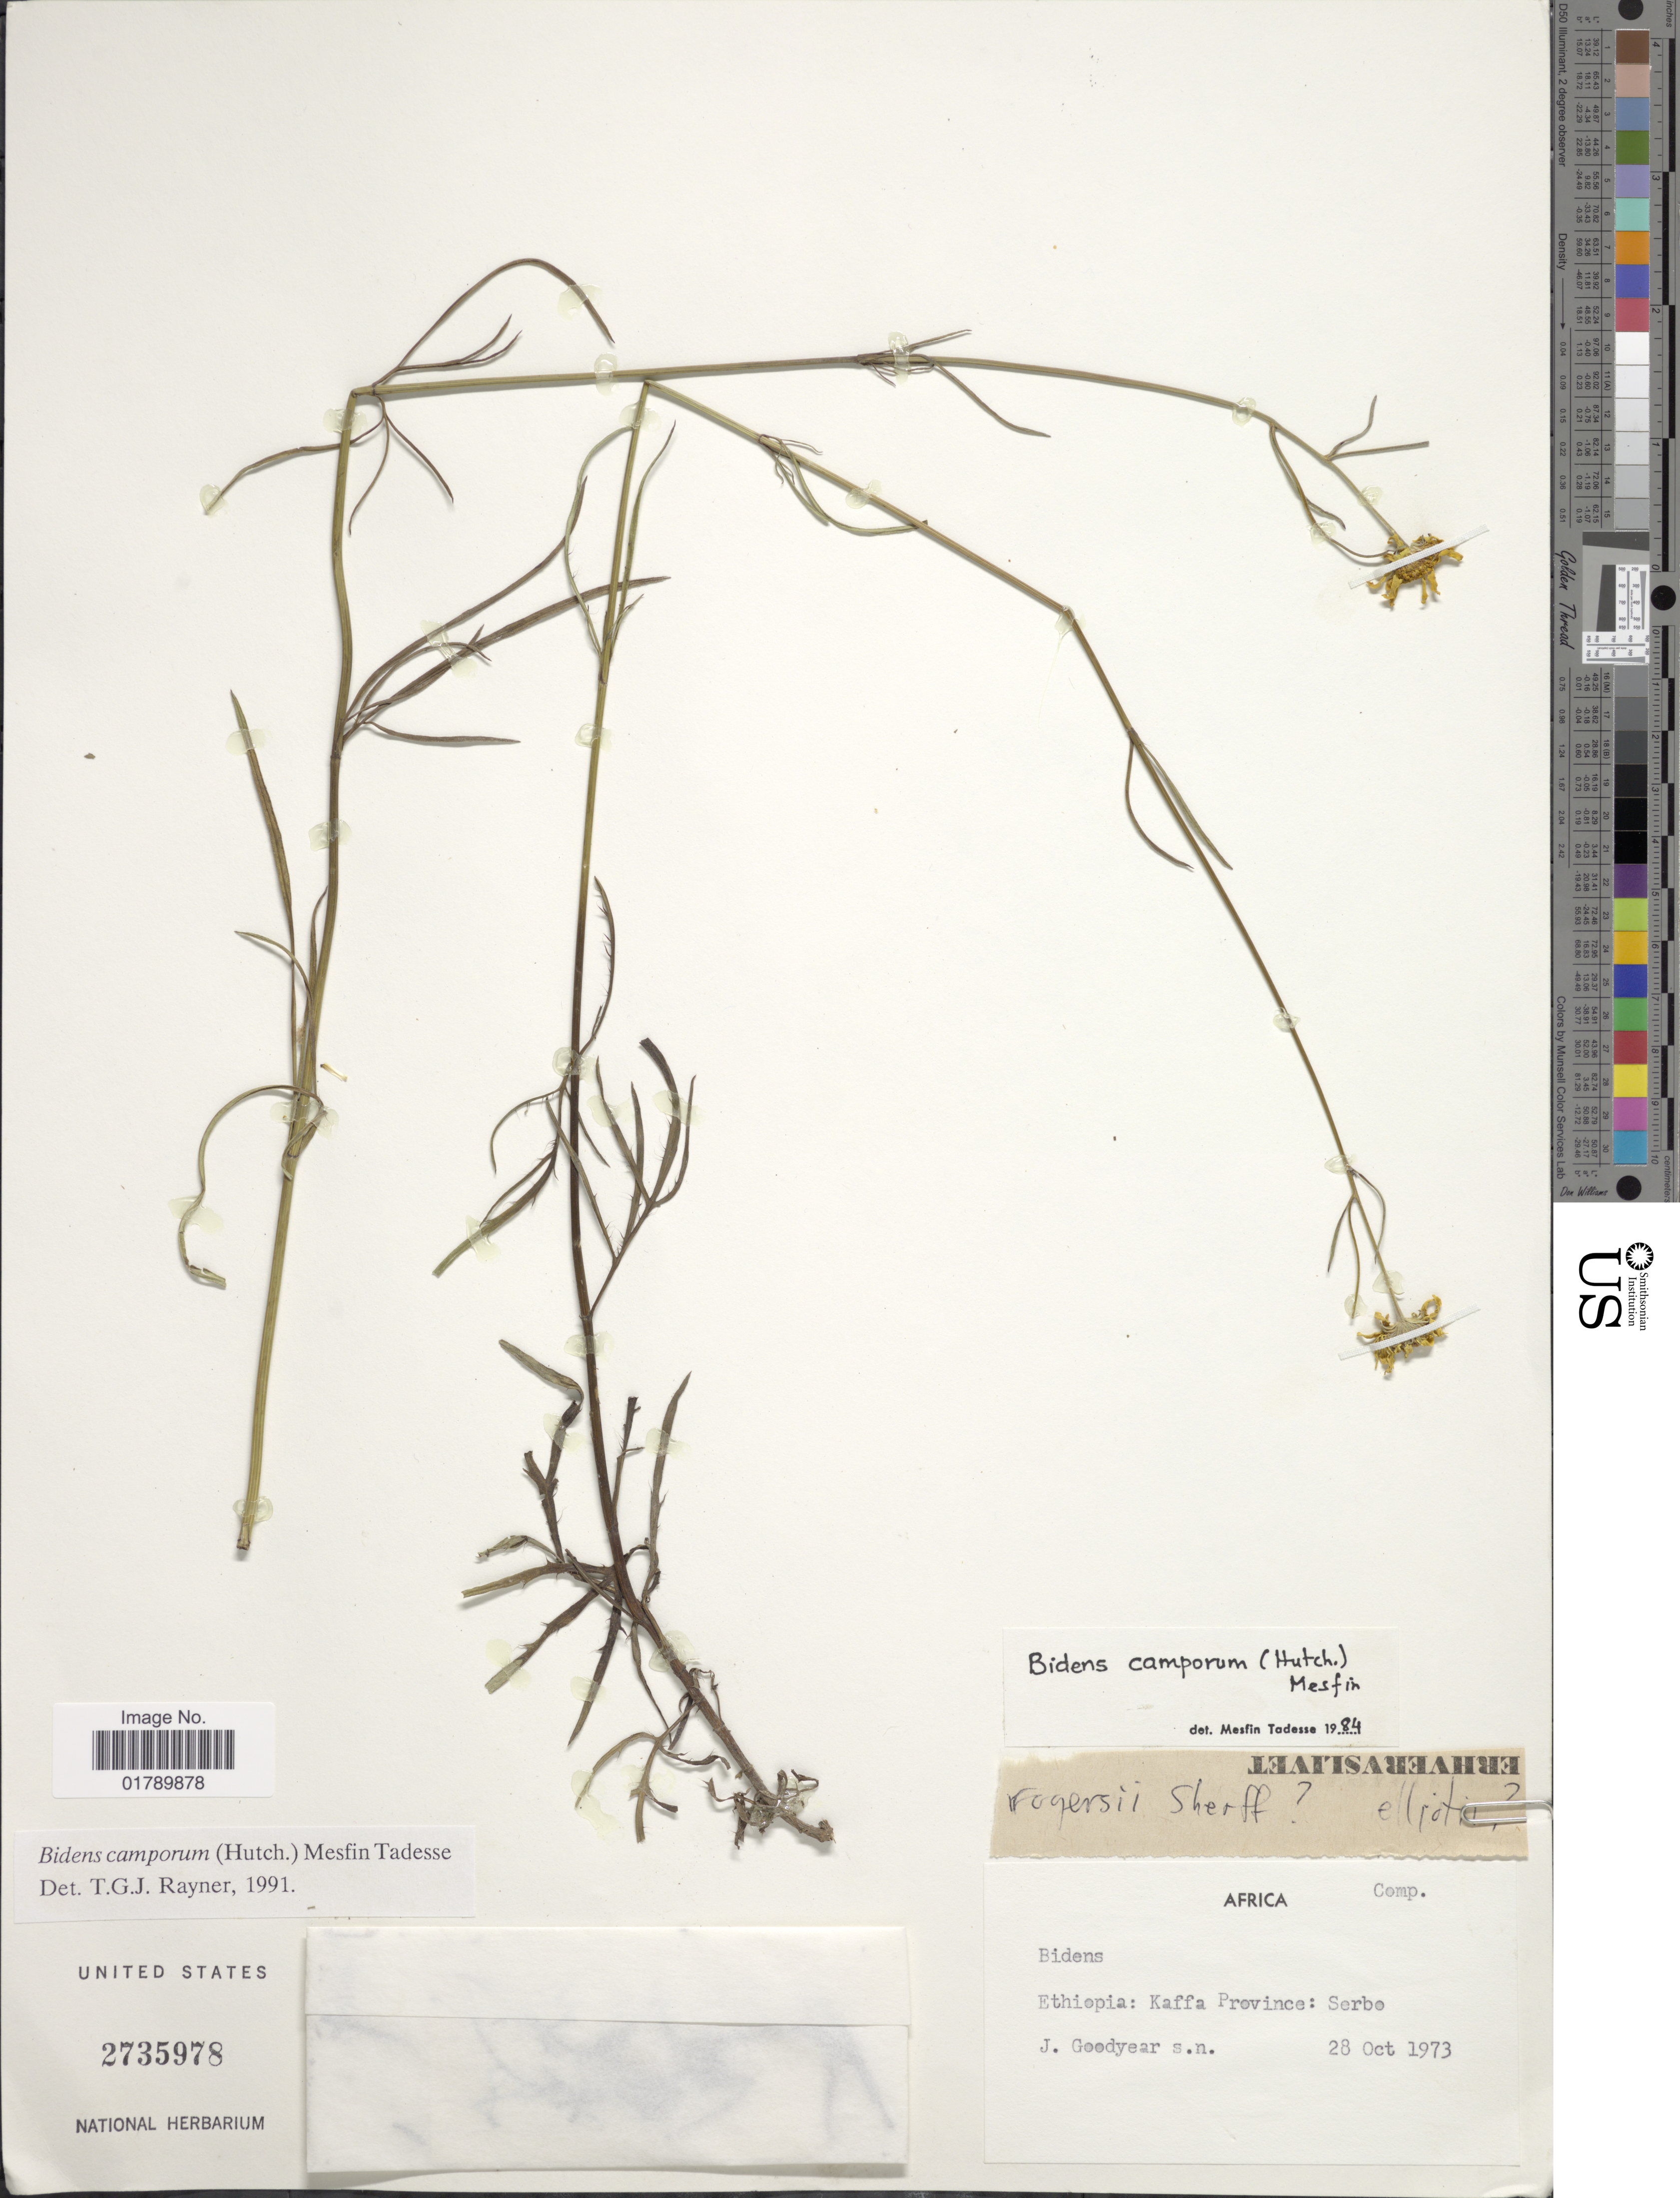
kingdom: Plantae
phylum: Tracheophyta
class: Magnoliopsida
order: Asterales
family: Asteraceae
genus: Bidens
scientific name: Bidens camporum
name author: (Hutch.) Mesfin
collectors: J. Goodyear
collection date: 1973-10-28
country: Ethiopia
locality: Africa. Kaffa Province: Serbo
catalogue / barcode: US 2735978